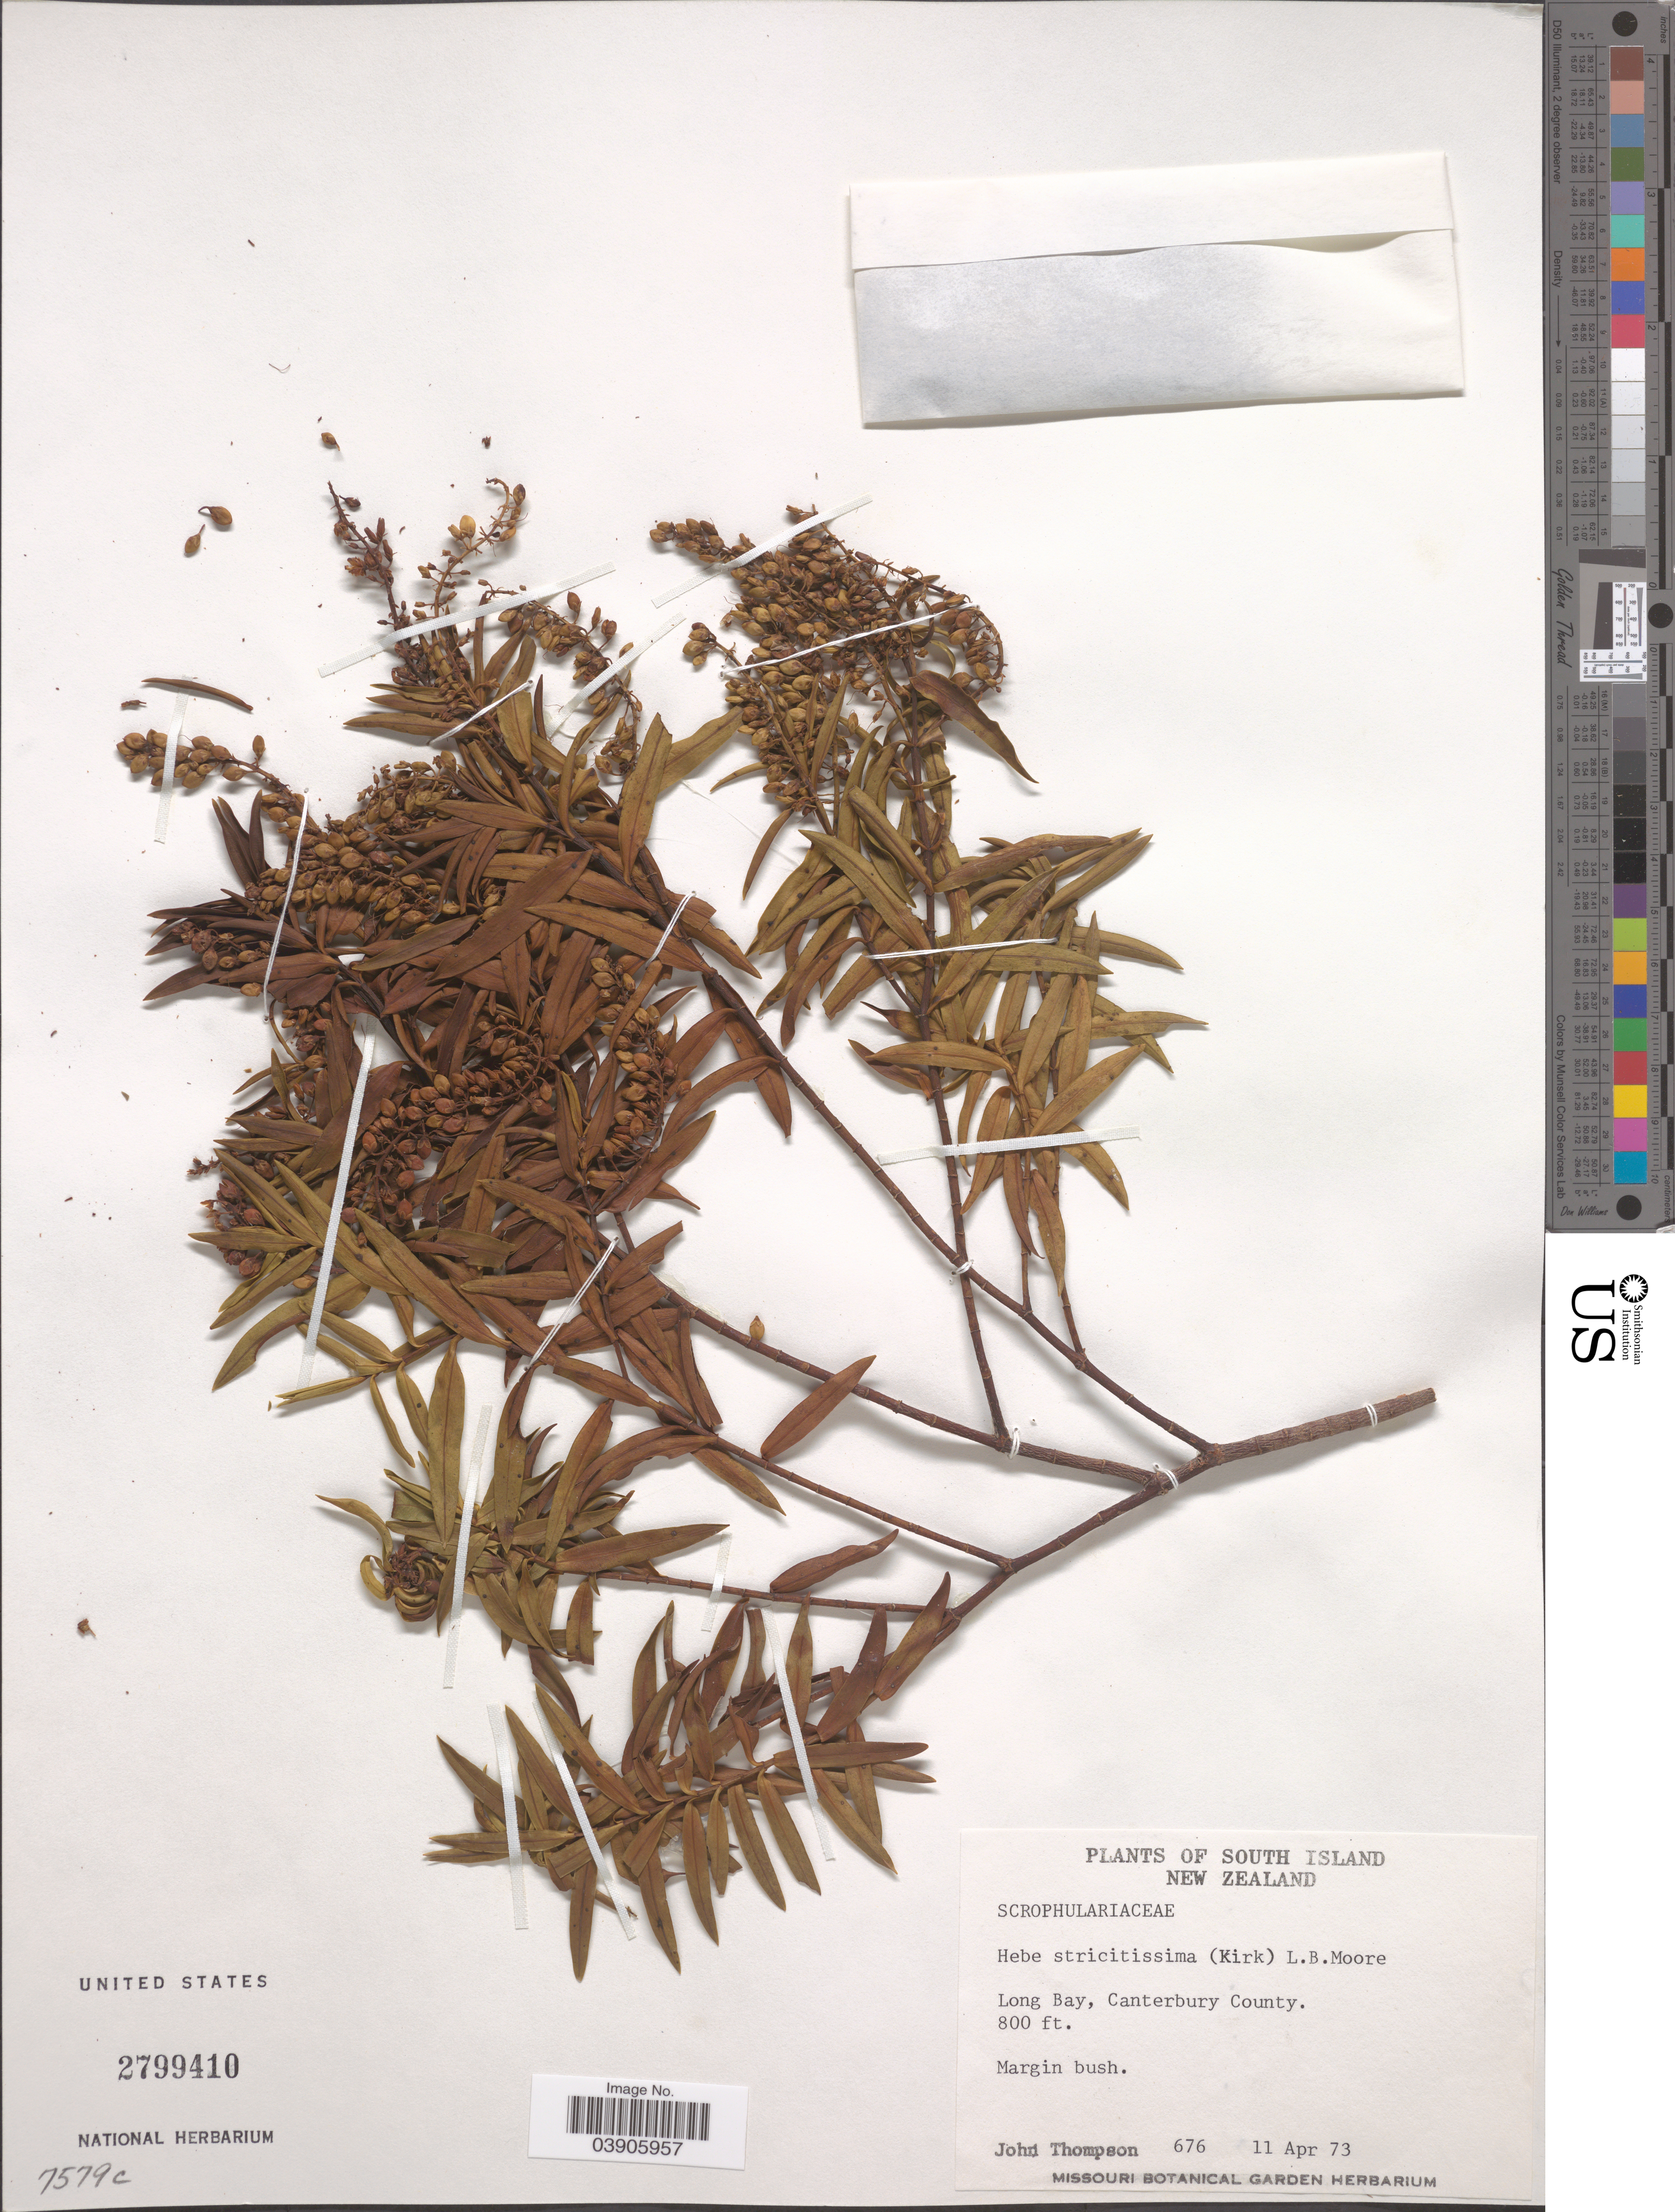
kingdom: Plantae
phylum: Tracheophyta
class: Magnoliopsida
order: Lamiales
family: Plantaginaceae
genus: Hebe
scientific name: Hebe strictissima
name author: (Kirk) L.B. Moore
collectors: J. Thompson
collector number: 676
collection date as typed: Transcribed d/m/y: 11/4/73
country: New Zealand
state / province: Canterbury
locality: South Island. Long Bay, Canterbury County.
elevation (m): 244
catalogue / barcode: US 2799410